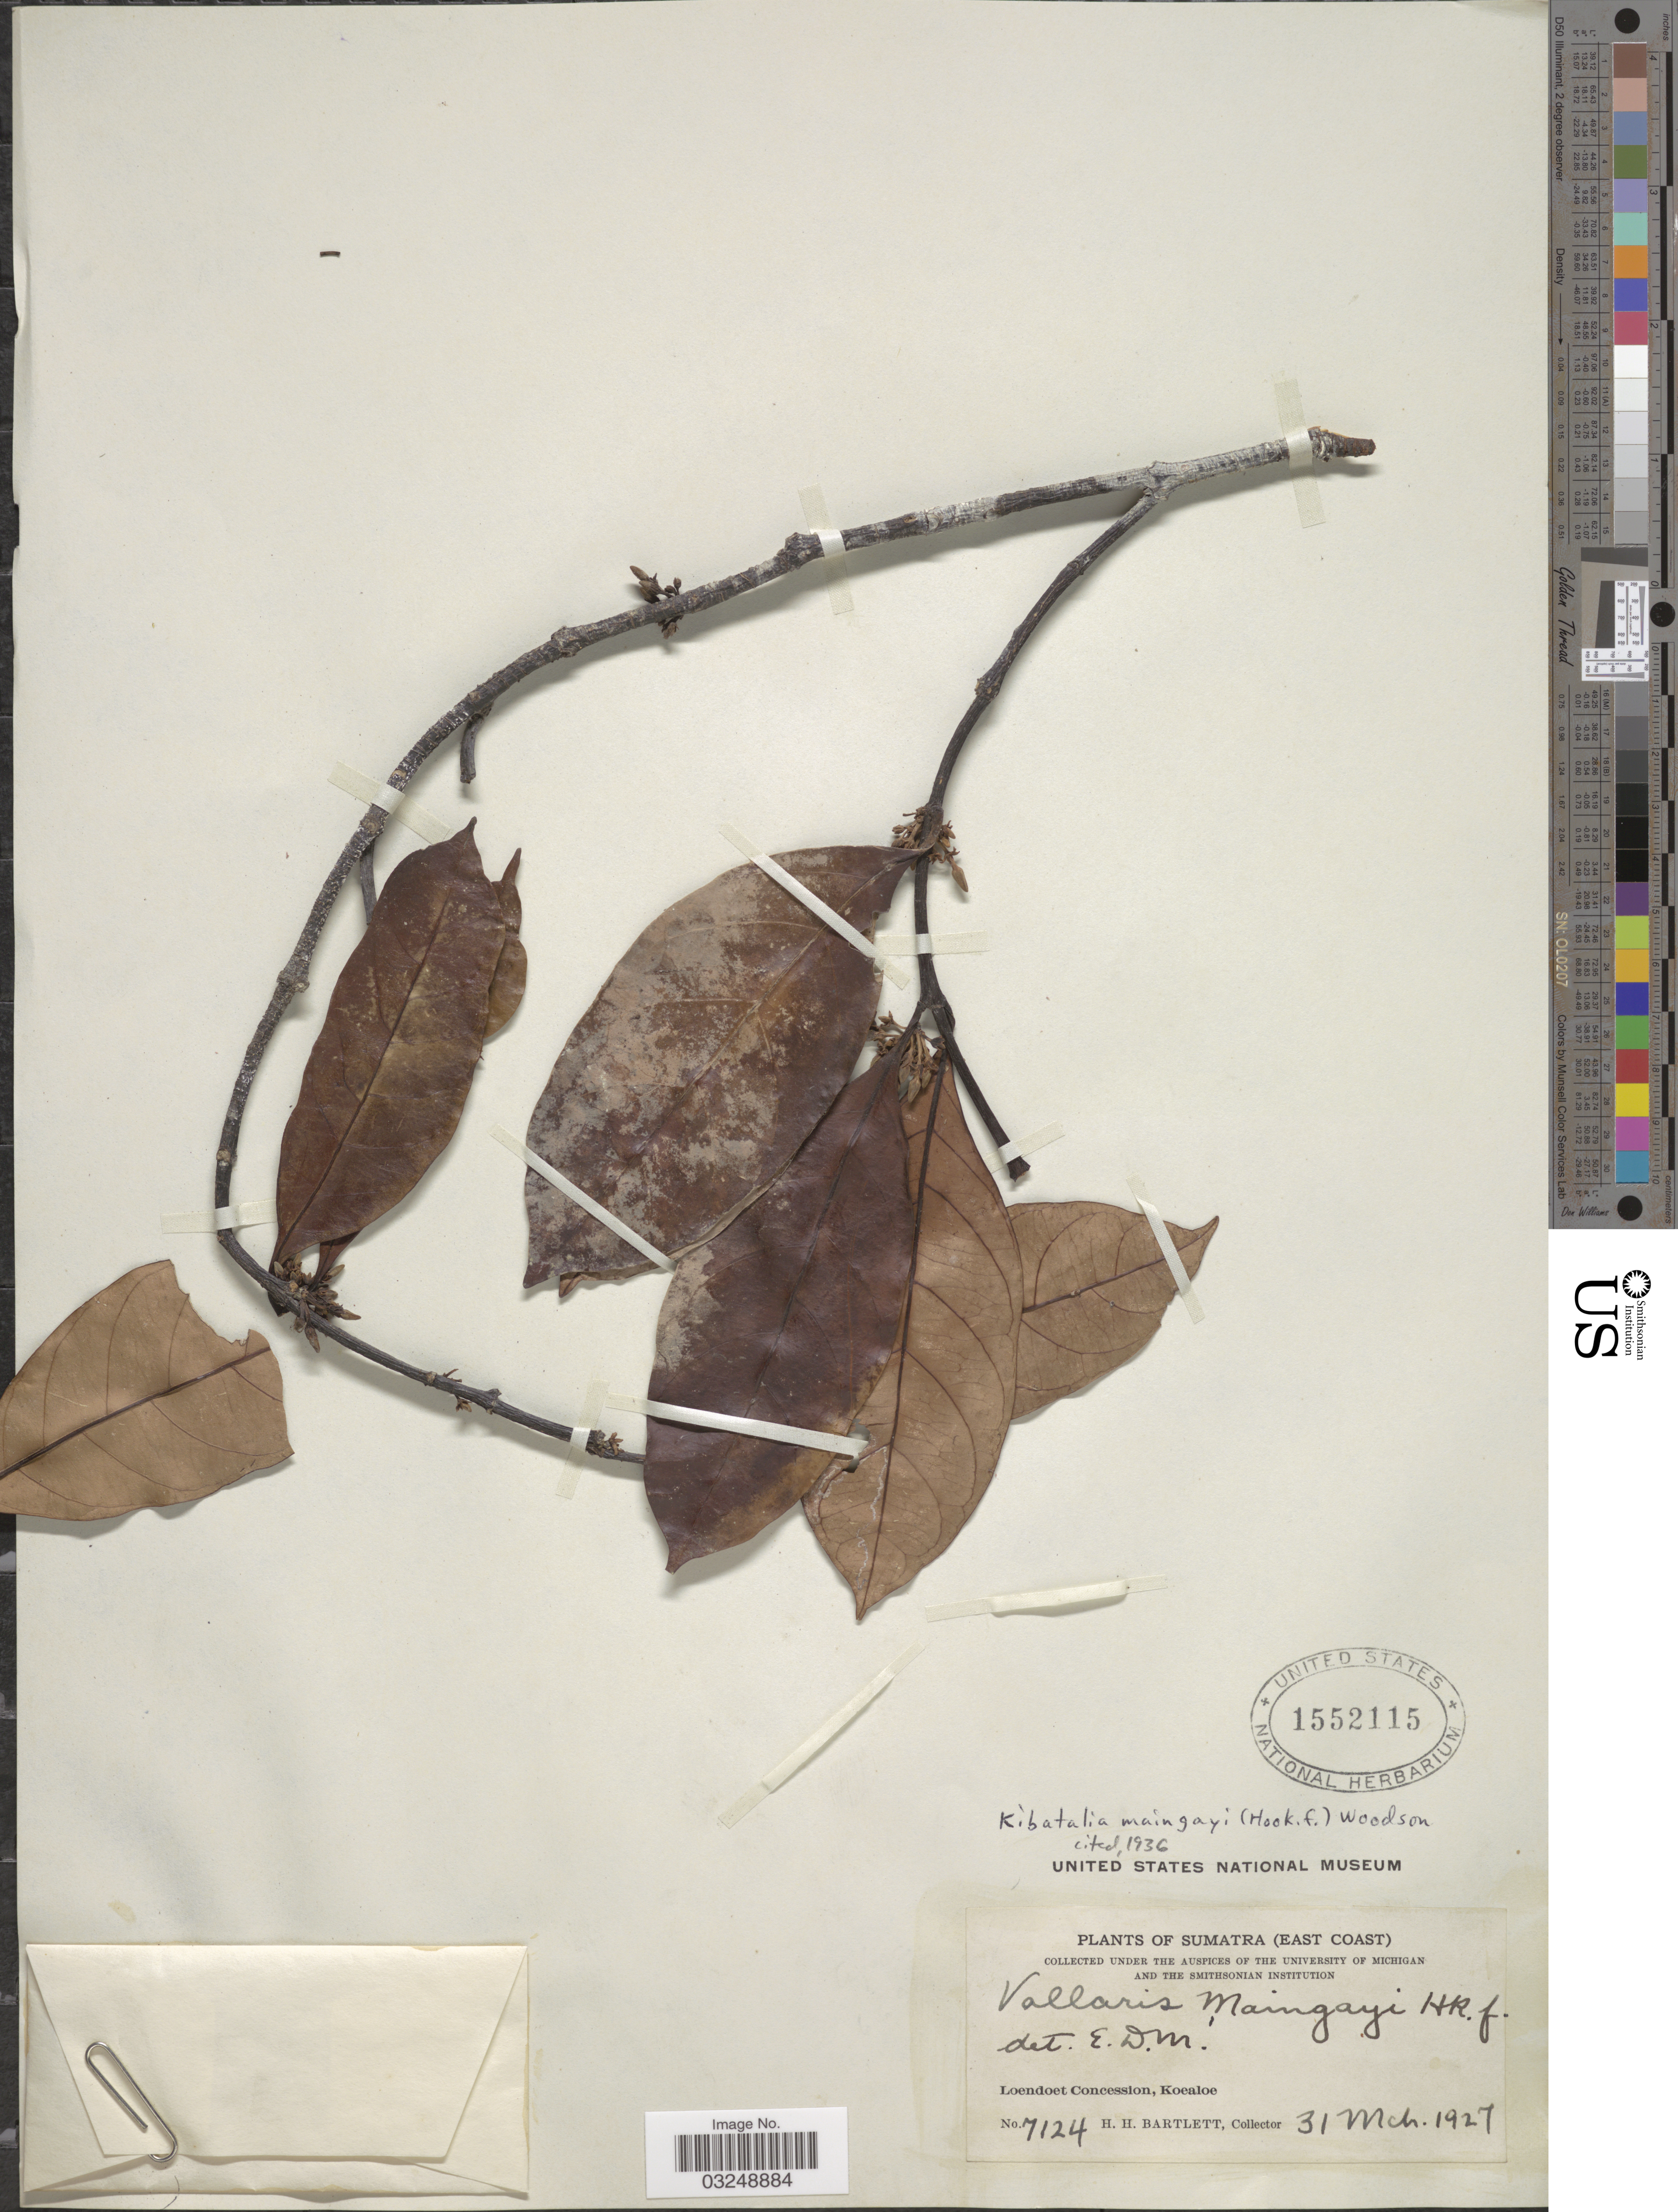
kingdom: Plantae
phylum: Tracheophyta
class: Magnoliopsida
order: Gentianales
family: Apocynaceae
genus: Kibatalia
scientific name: Kibatalia maingayi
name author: (Hook. f.) Woodson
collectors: H. H. Bartlett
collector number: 7124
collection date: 1927-03-31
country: Indonesia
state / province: Sumatra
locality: (East Coast). Loendoet Concession, Koealoe.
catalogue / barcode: US 1552115